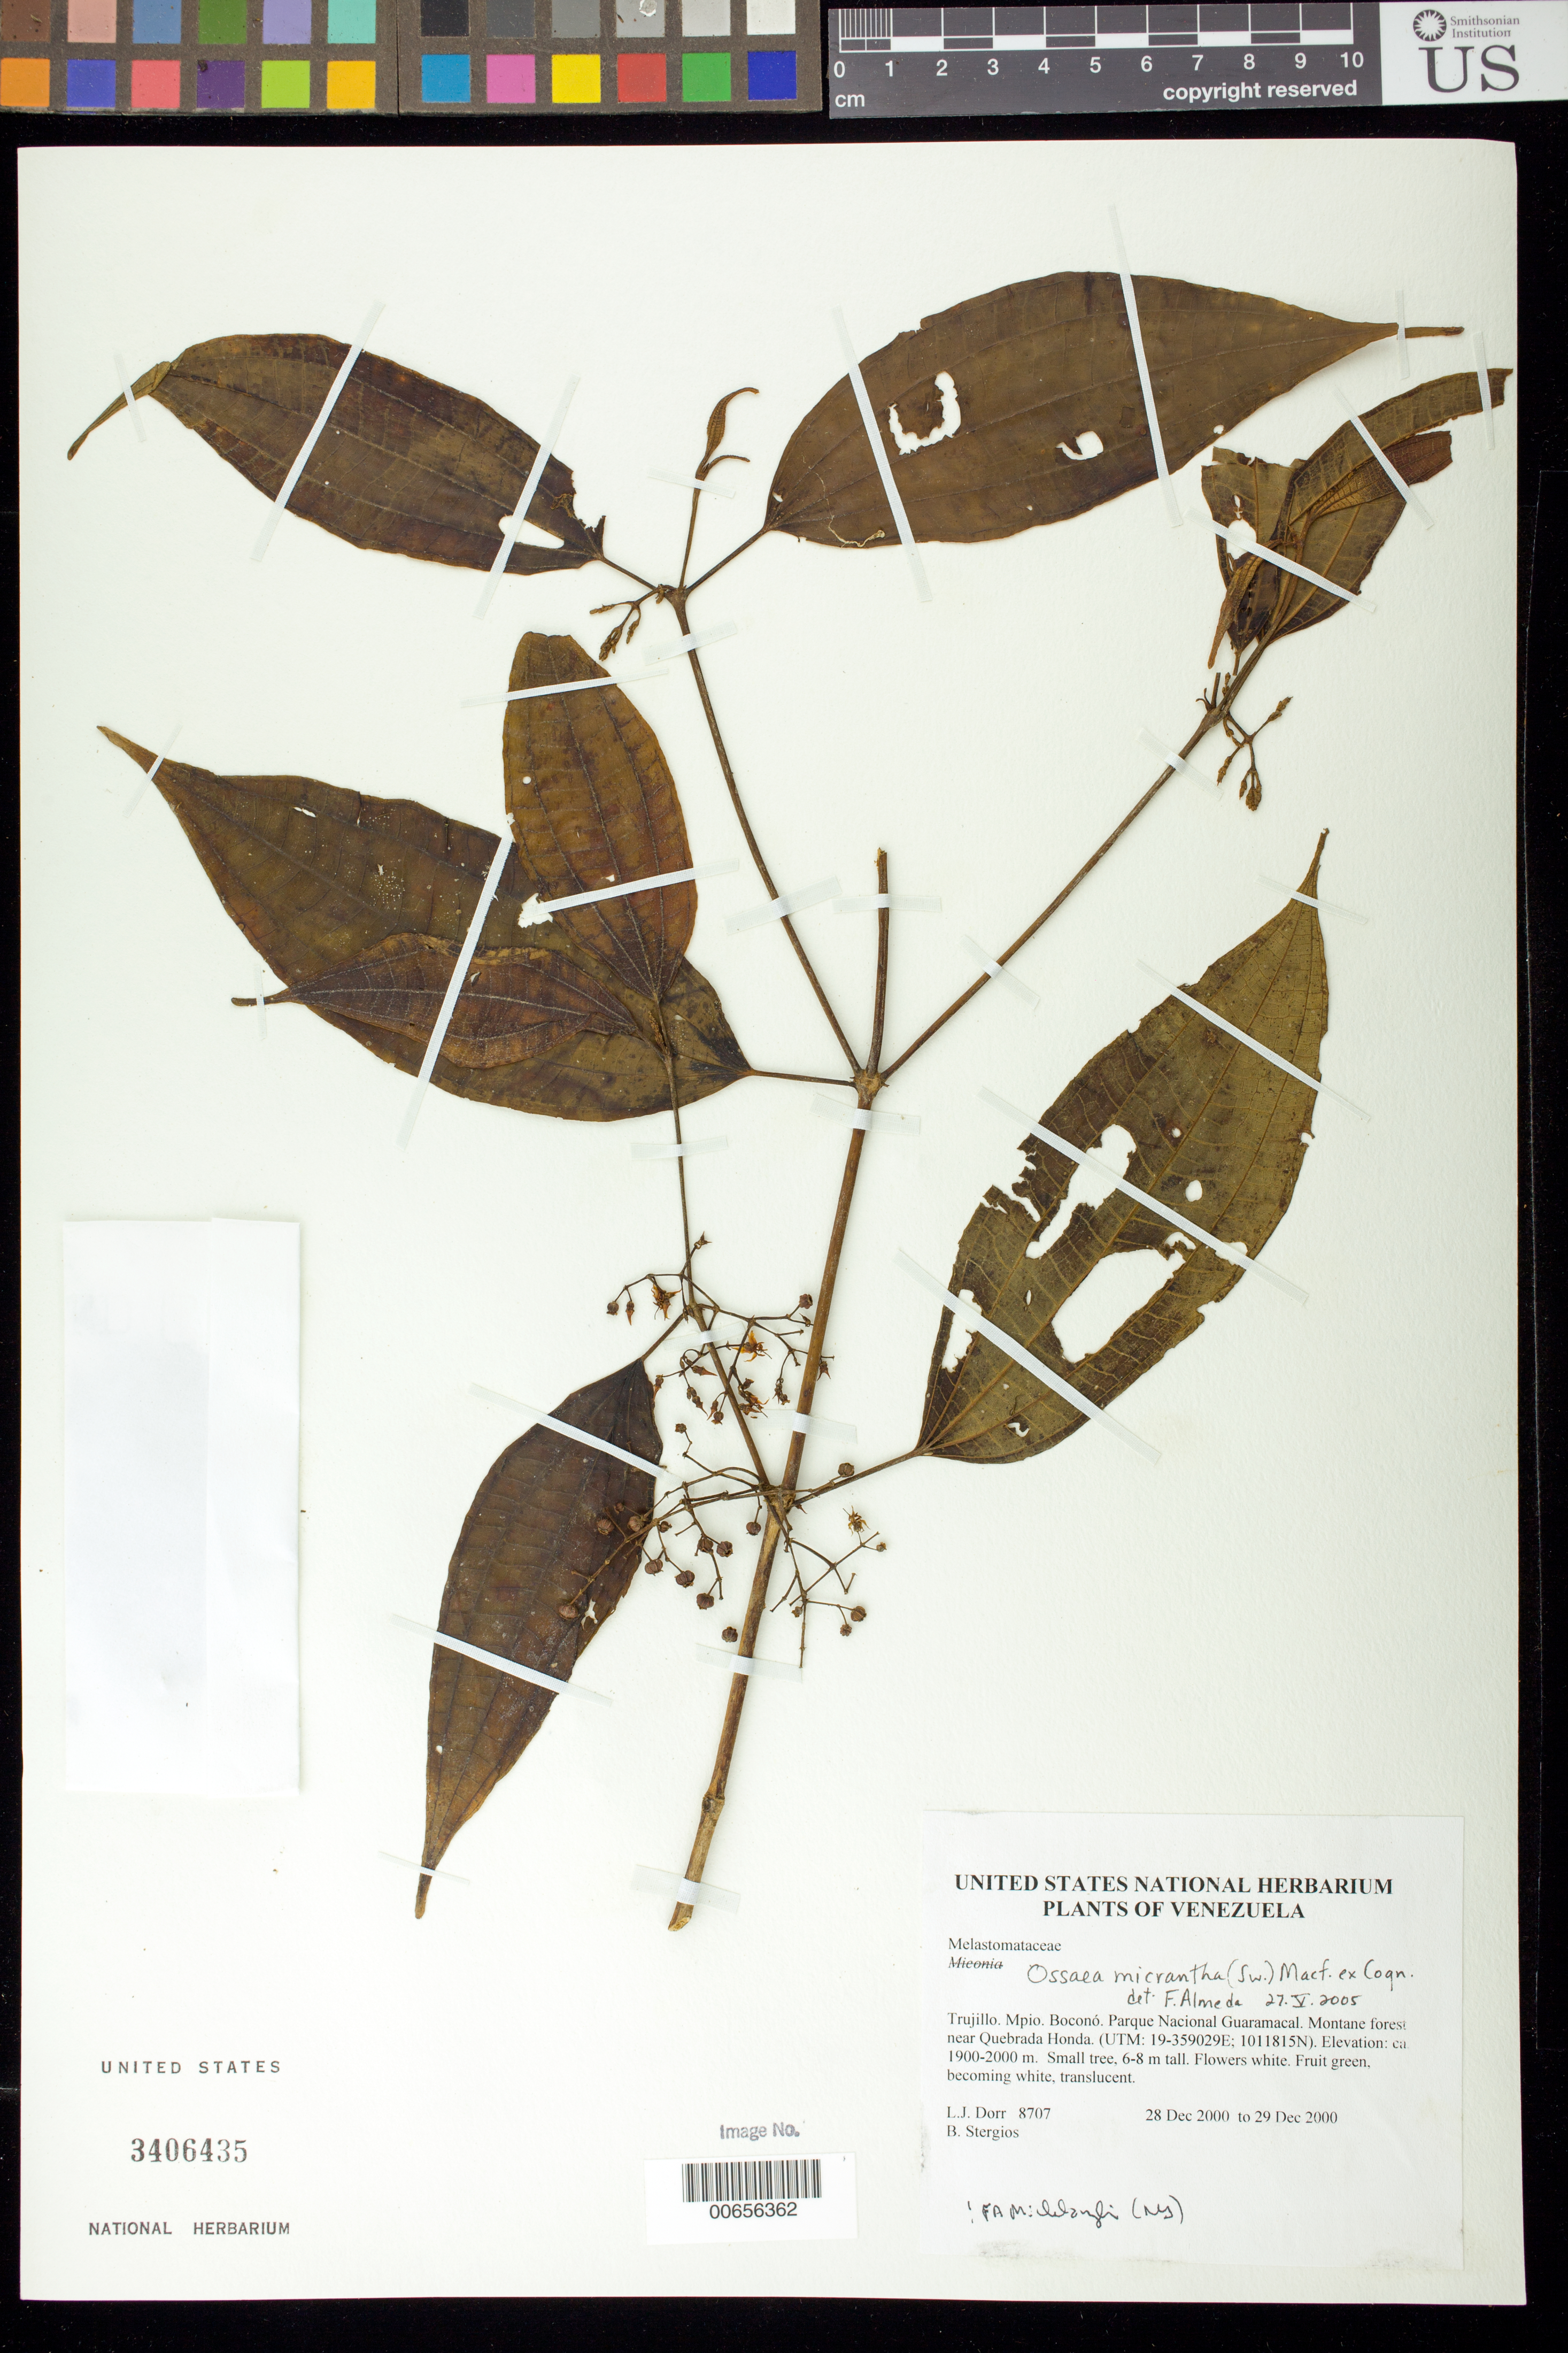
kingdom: Plantae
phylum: Tracheophyta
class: Magnoliopsida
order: Myrtales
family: Melastomataceae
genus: Miconia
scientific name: Miconia sp.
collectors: L. J. Dorr & B. G. Stergios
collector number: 8707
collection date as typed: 28 Dec 2000 to 29 Dec 2000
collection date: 2000-12-28/2000-12-29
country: Venezuela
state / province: Trujillo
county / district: Boconó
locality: Parque Nacional Guaramacal near Quebrada Honda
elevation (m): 1900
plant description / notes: CAS, NY, PORT, US, VEN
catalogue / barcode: US 3406435